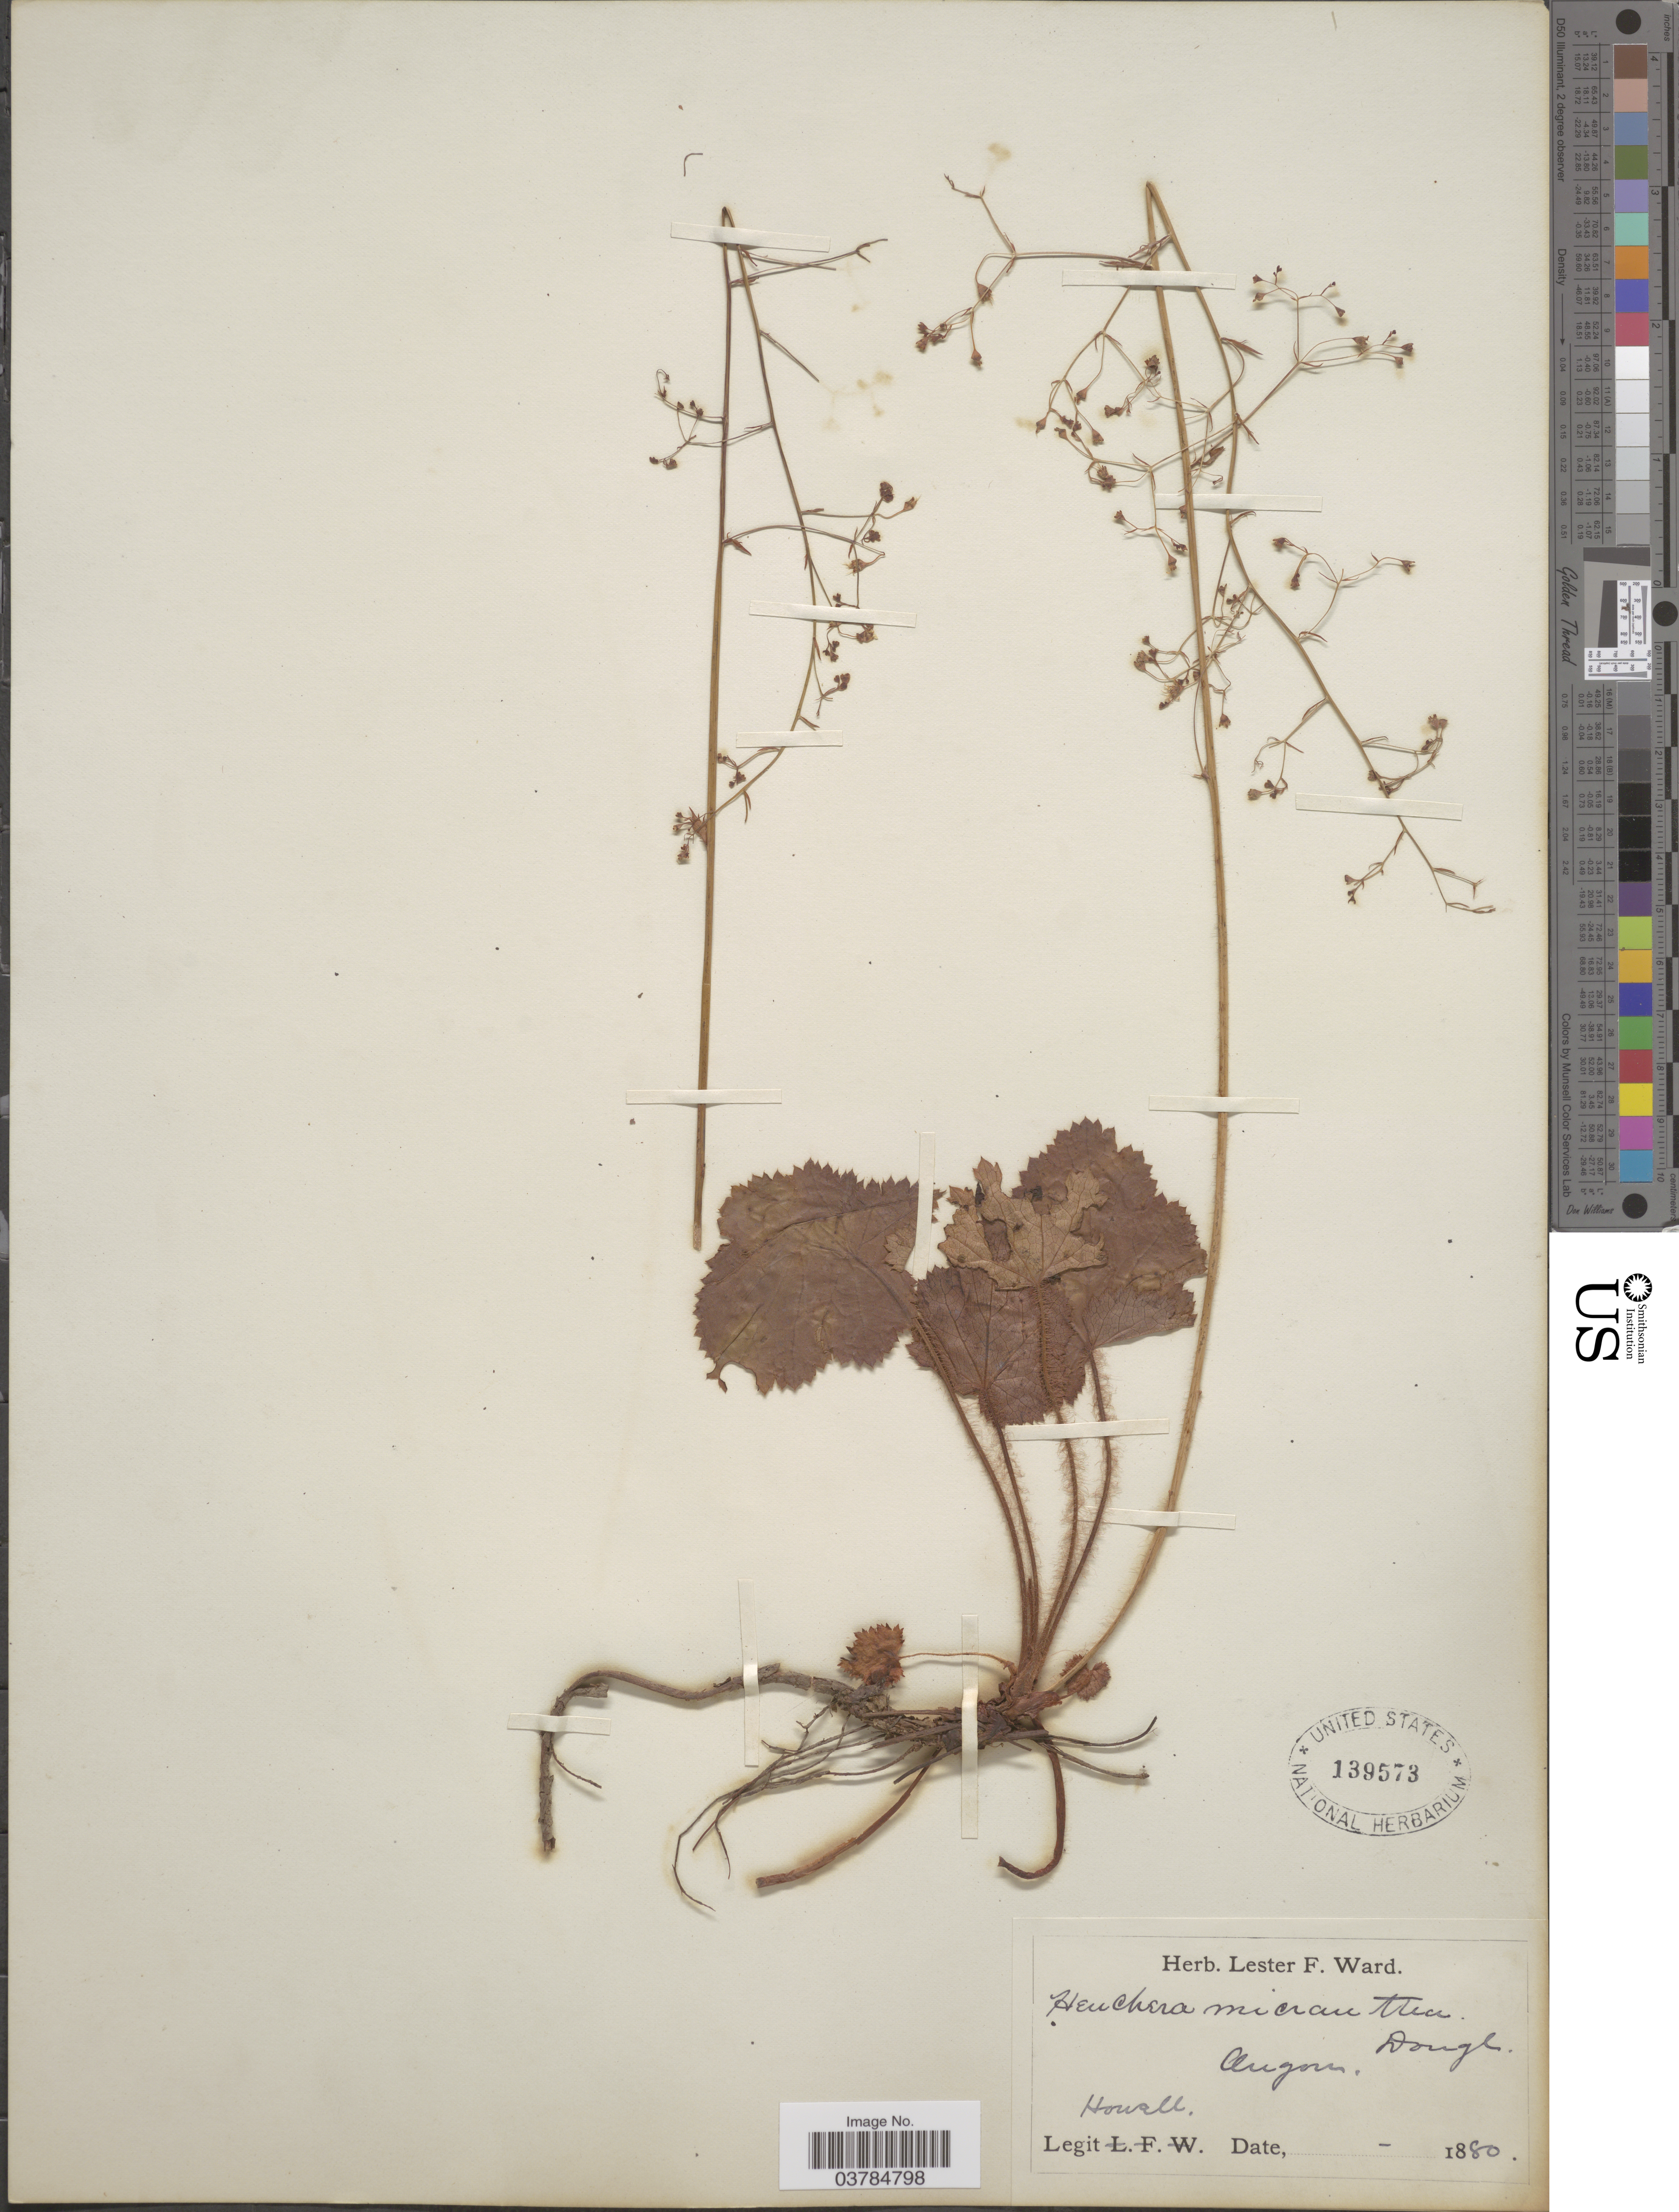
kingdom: Plantae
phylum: Tracheophyta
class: Magnoliopsida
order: Saxifragales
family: Saxifragaceae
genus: Heuchera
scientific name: Heuchera micrantha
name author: Douglas ex Lindl.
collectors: -. Howell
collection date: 1880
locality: Augorn.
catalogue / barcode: US 139573